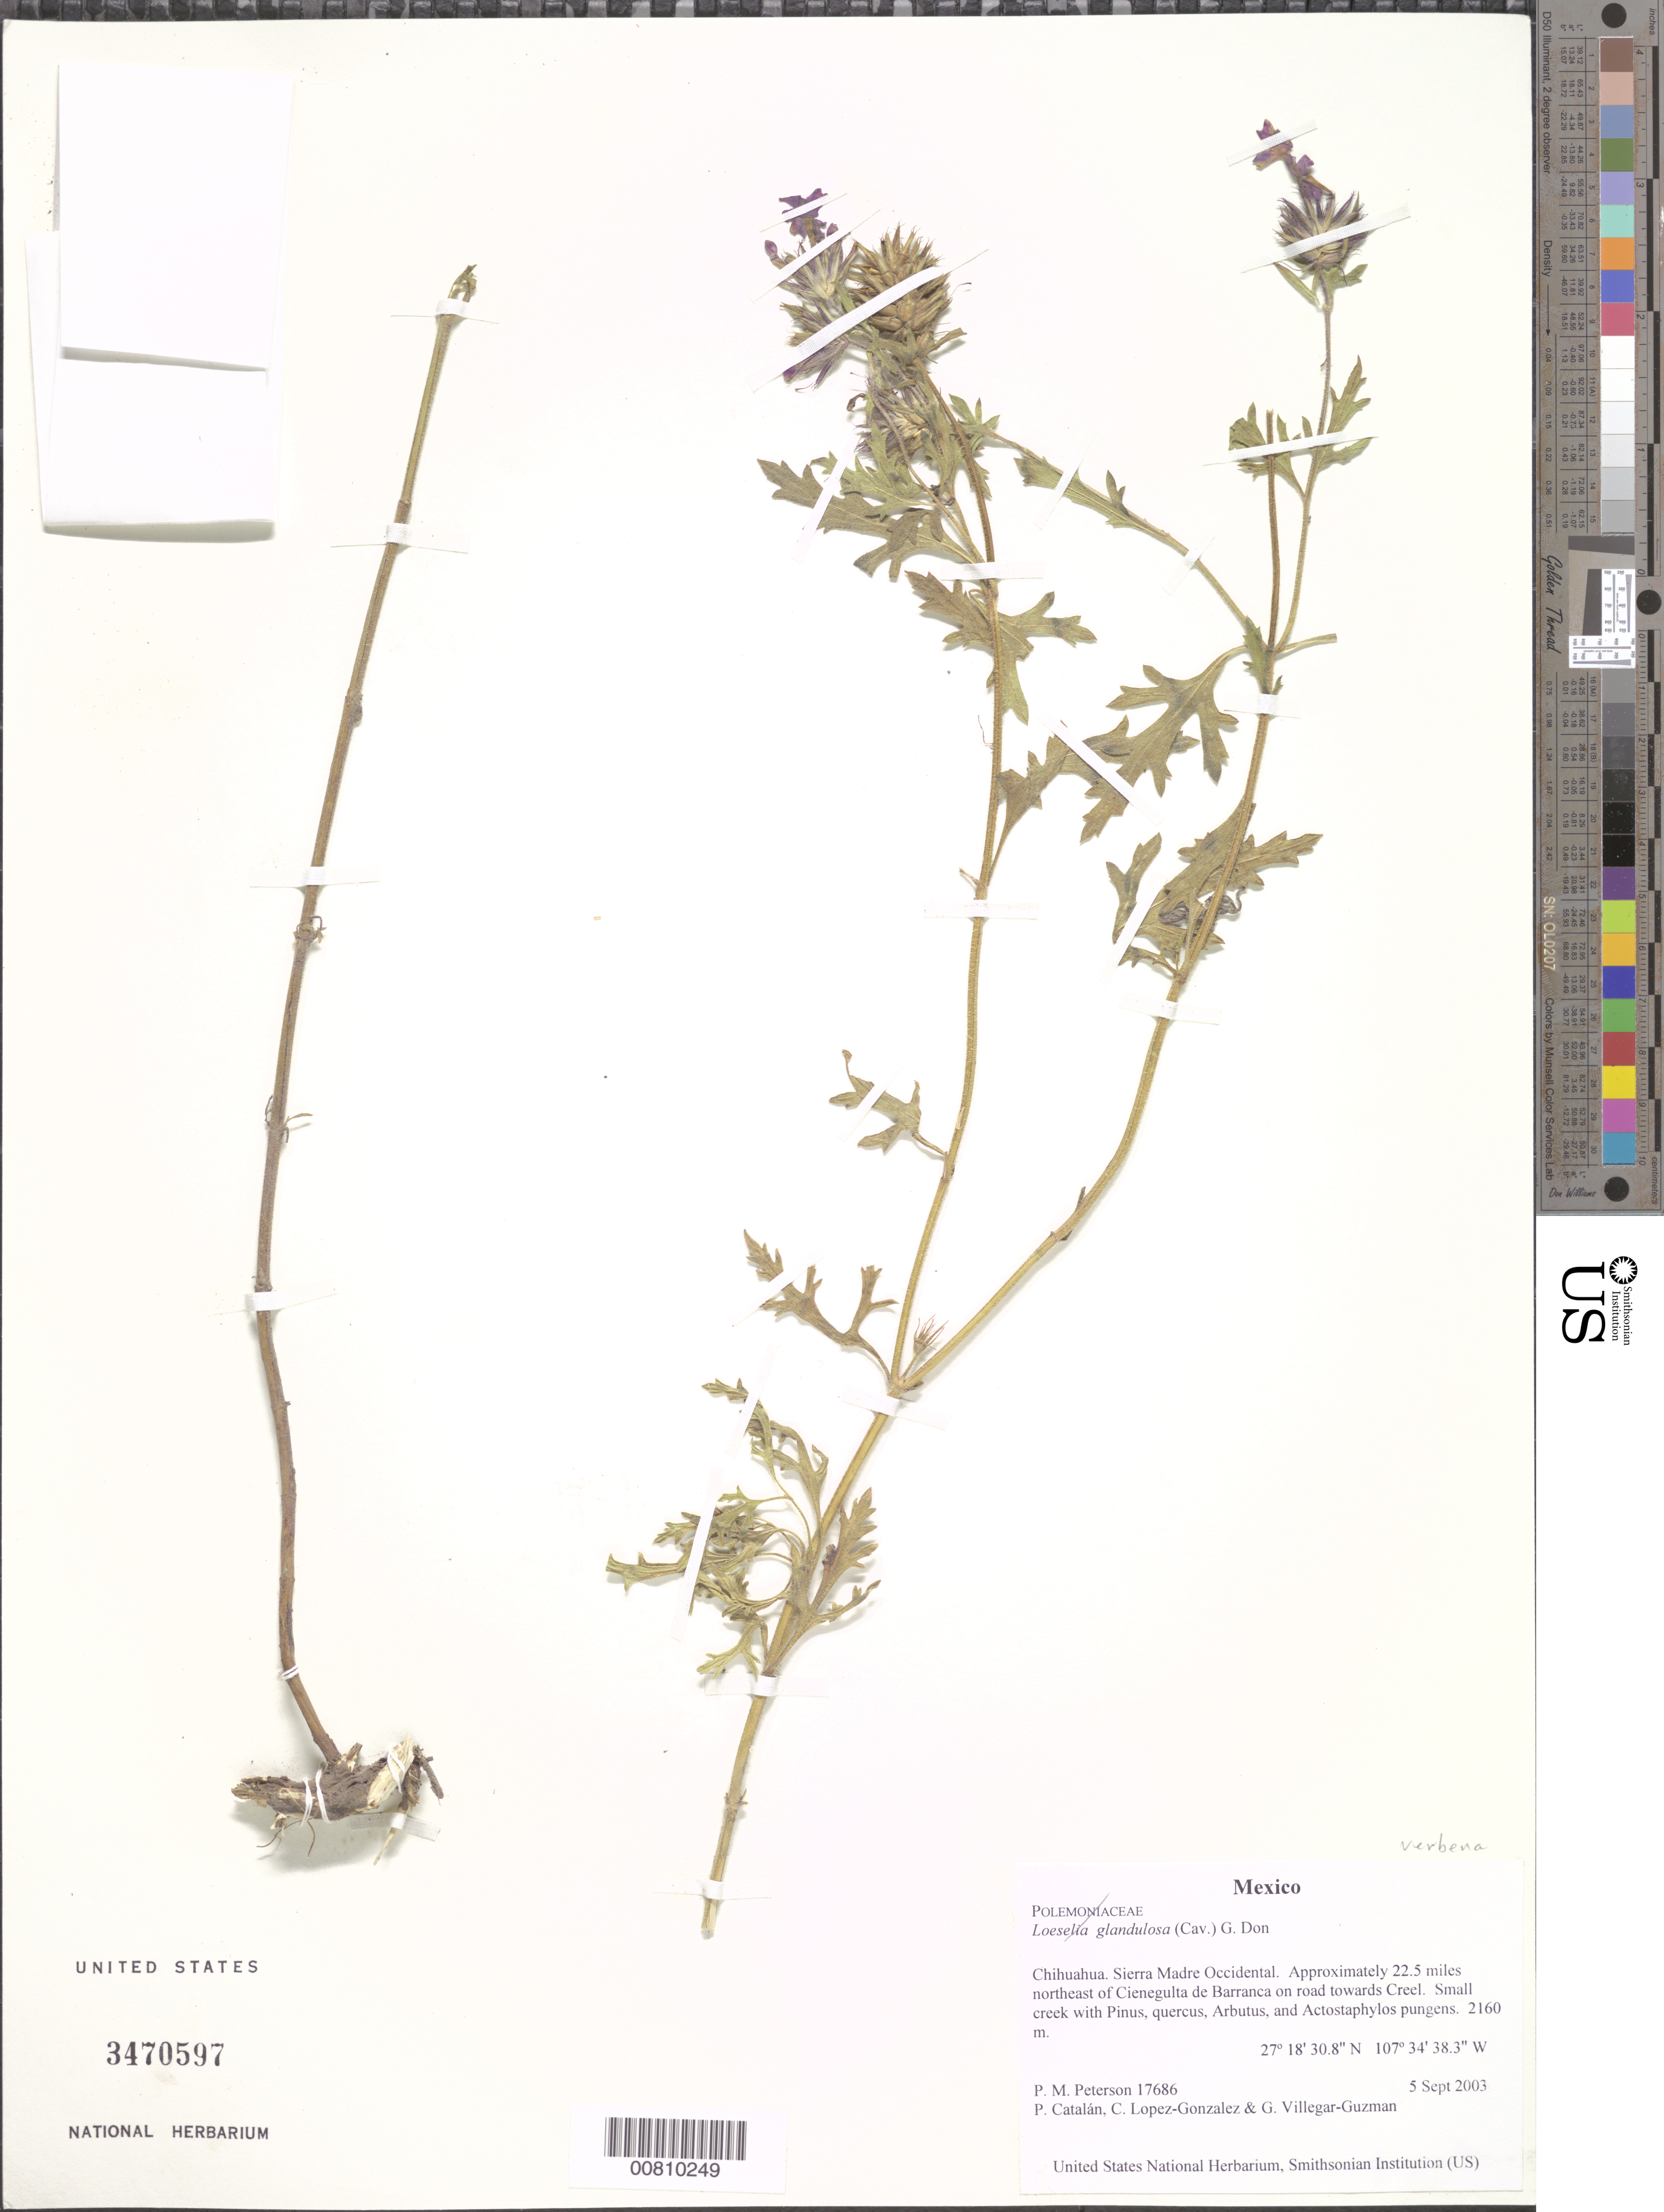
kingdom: Plantae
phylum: Tracheophyta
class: Magnoliopsida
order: Lamiales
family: Verbenaceae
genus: Verbena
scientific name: Verbena sp.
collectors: P. M. Peterson, P. Catalán, C. Lopez-Gonzalez & G. Villegar-Guzman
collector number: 17686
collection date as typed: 05 Sep 2003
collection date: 2003-09-05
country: Mexico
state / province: Chihuahua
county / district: Sierra Madre Occidental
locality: Approximately 22.5 miles northeast of Cienegulta de Barranca on road towards Creel. Small creek with Pinus, quercus, Arbutus, and Actostaphylos pungens.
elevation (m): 2160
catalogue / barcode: US 3470597